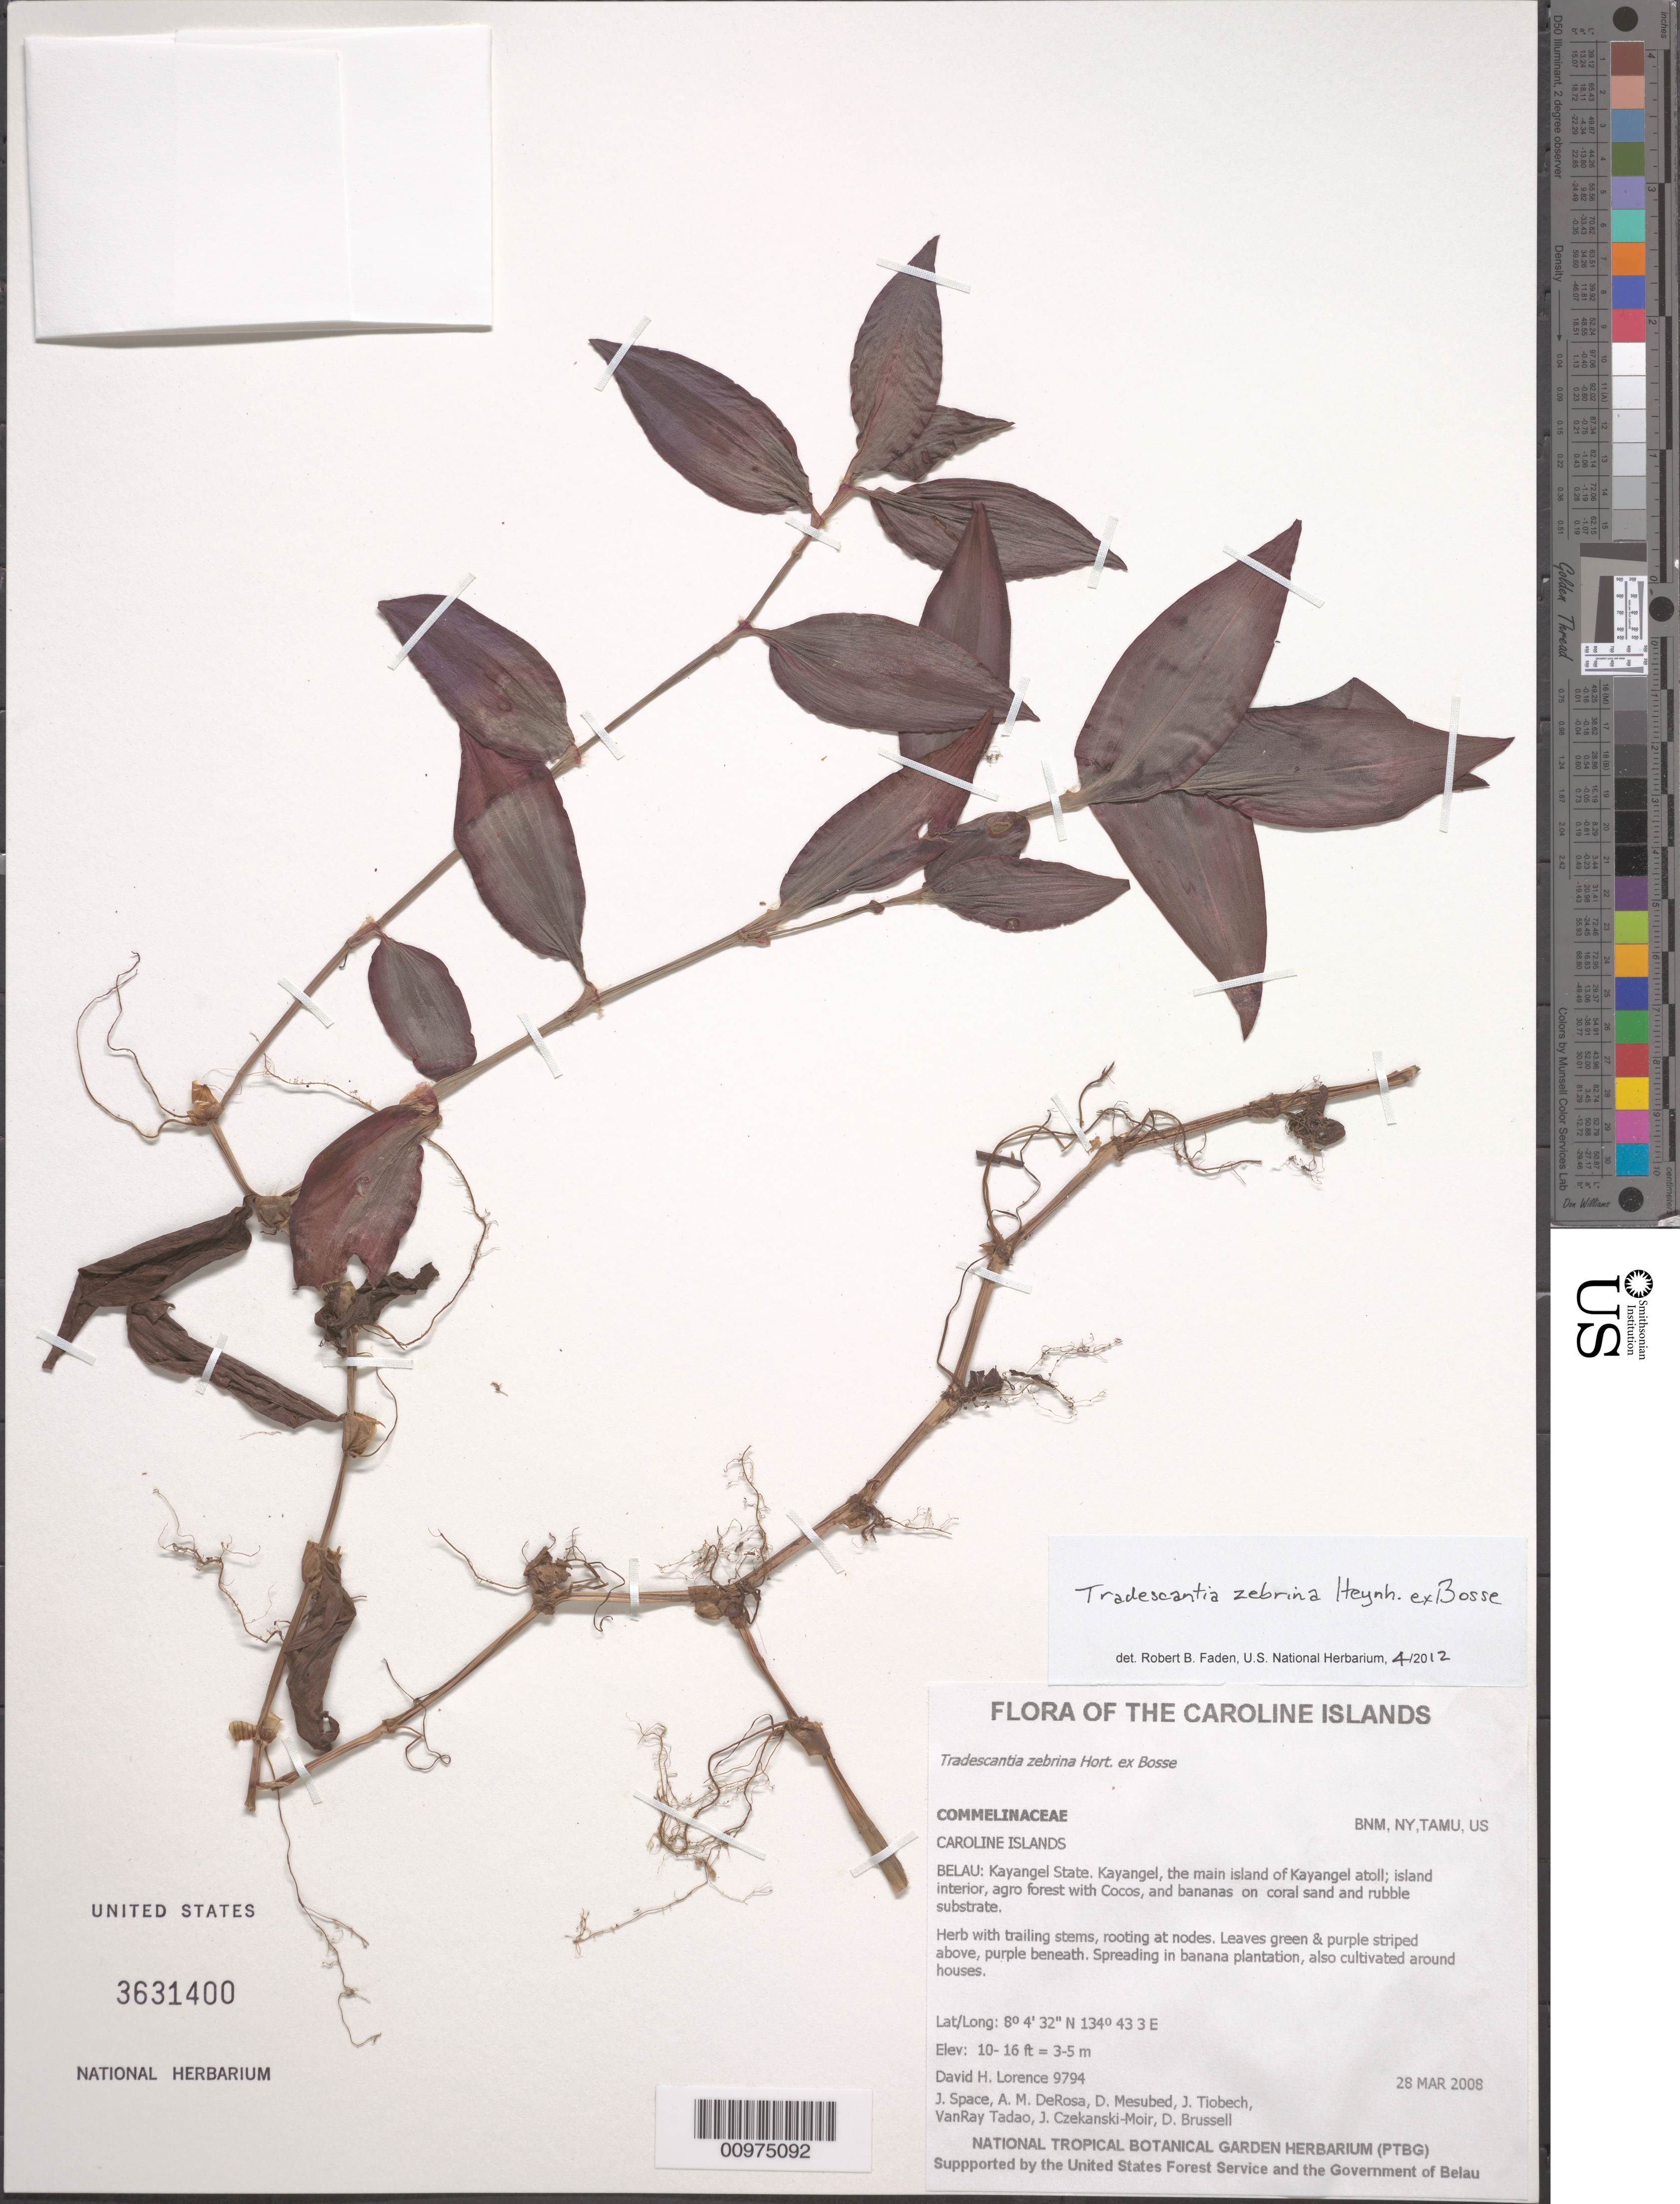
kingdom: Plantae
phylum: Tracheophyta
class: Liliopsida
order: Commelinales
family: Commelinaceae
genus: Tradescantia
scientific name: Tradescantia zebrina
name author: Bosse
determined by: Faden, Robert B., (US), Smithsonian Institution - National Museum of Natural History (UNITED STATES)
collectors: D. Lorence et al.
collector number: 9794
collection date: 2008-03-28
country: Palau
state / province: Kayangel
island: Ngcheangel [Kayangel] Atoll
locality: Kayangel Islet. The main island of Kayangel atoll.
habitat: island interior, agro forest with Cocos, and bananas on coral sand and rubble substrate.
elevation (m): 3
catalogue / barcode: US 3631400